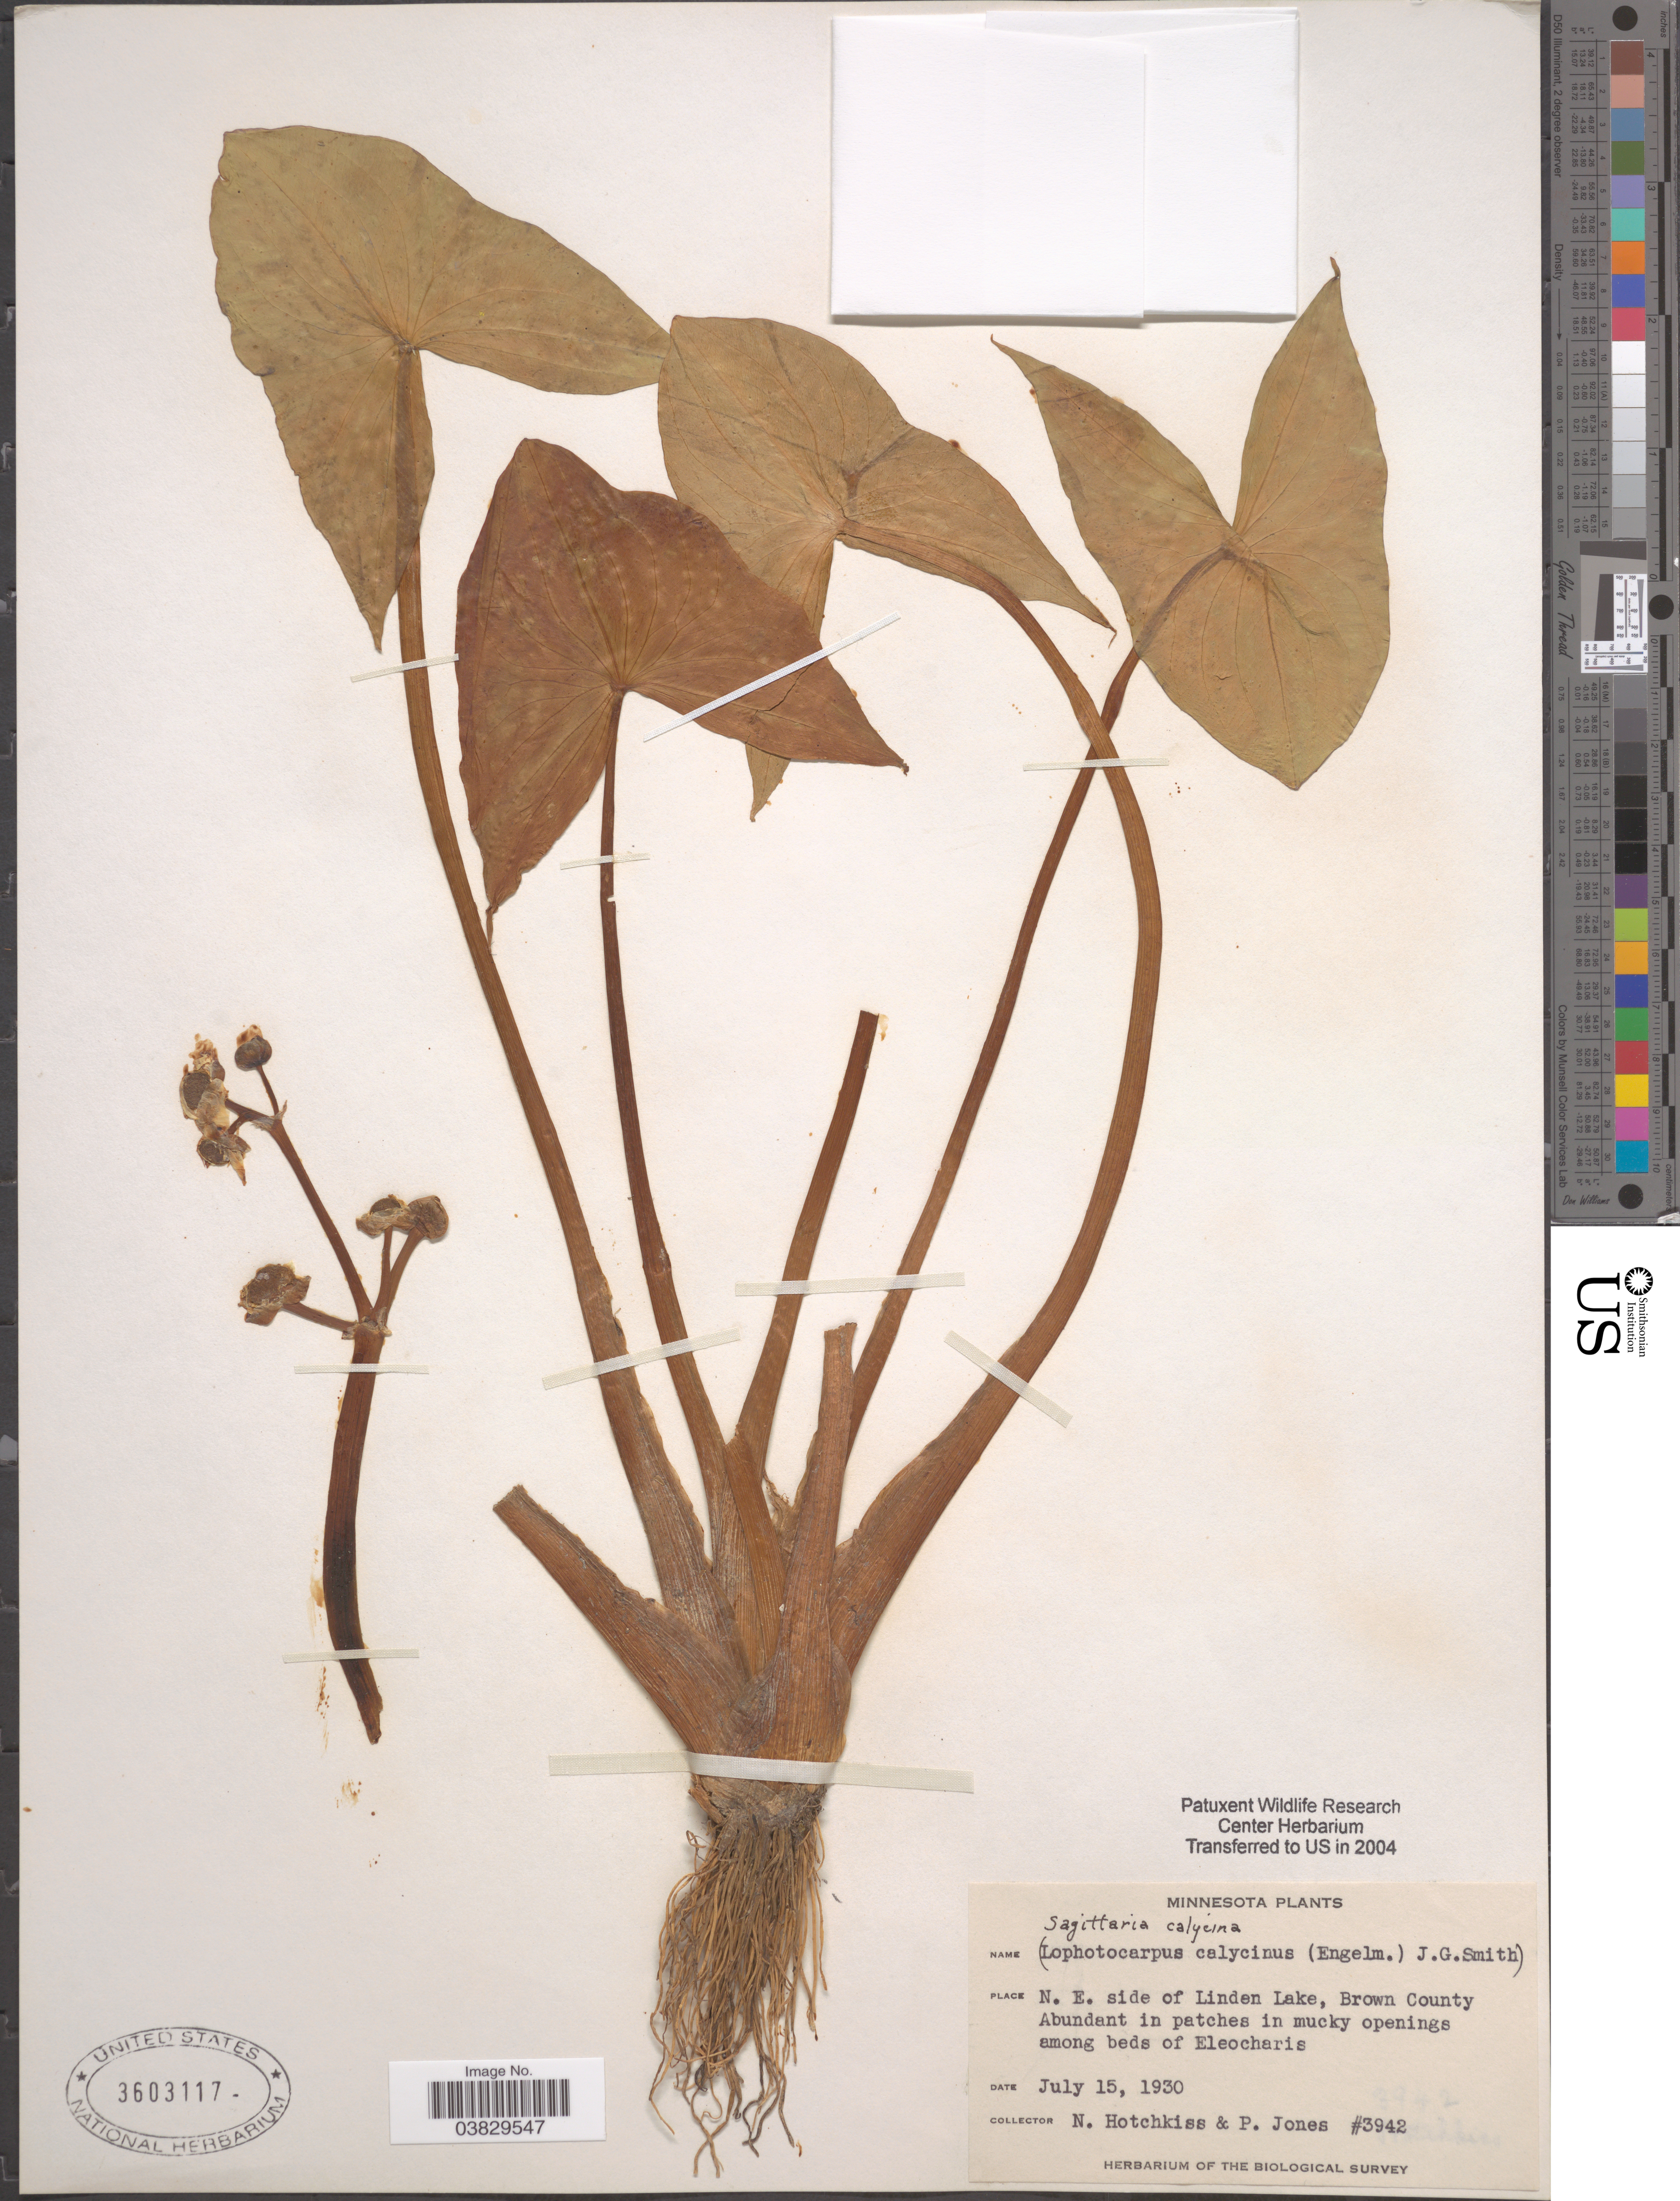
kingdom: Plantae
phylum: Tracheophyta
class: Liliopsida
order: Alismatales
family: Alismataceae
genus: Sagittaria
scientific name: Sagittaria calycina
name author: Engelm.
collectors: N. Hotchkiss & P. Jones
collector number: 3942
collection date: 1930-07-15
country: United States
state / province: Minnesota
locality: N.E. side of Linden Lake, Brown County.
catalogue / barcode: US 3603117